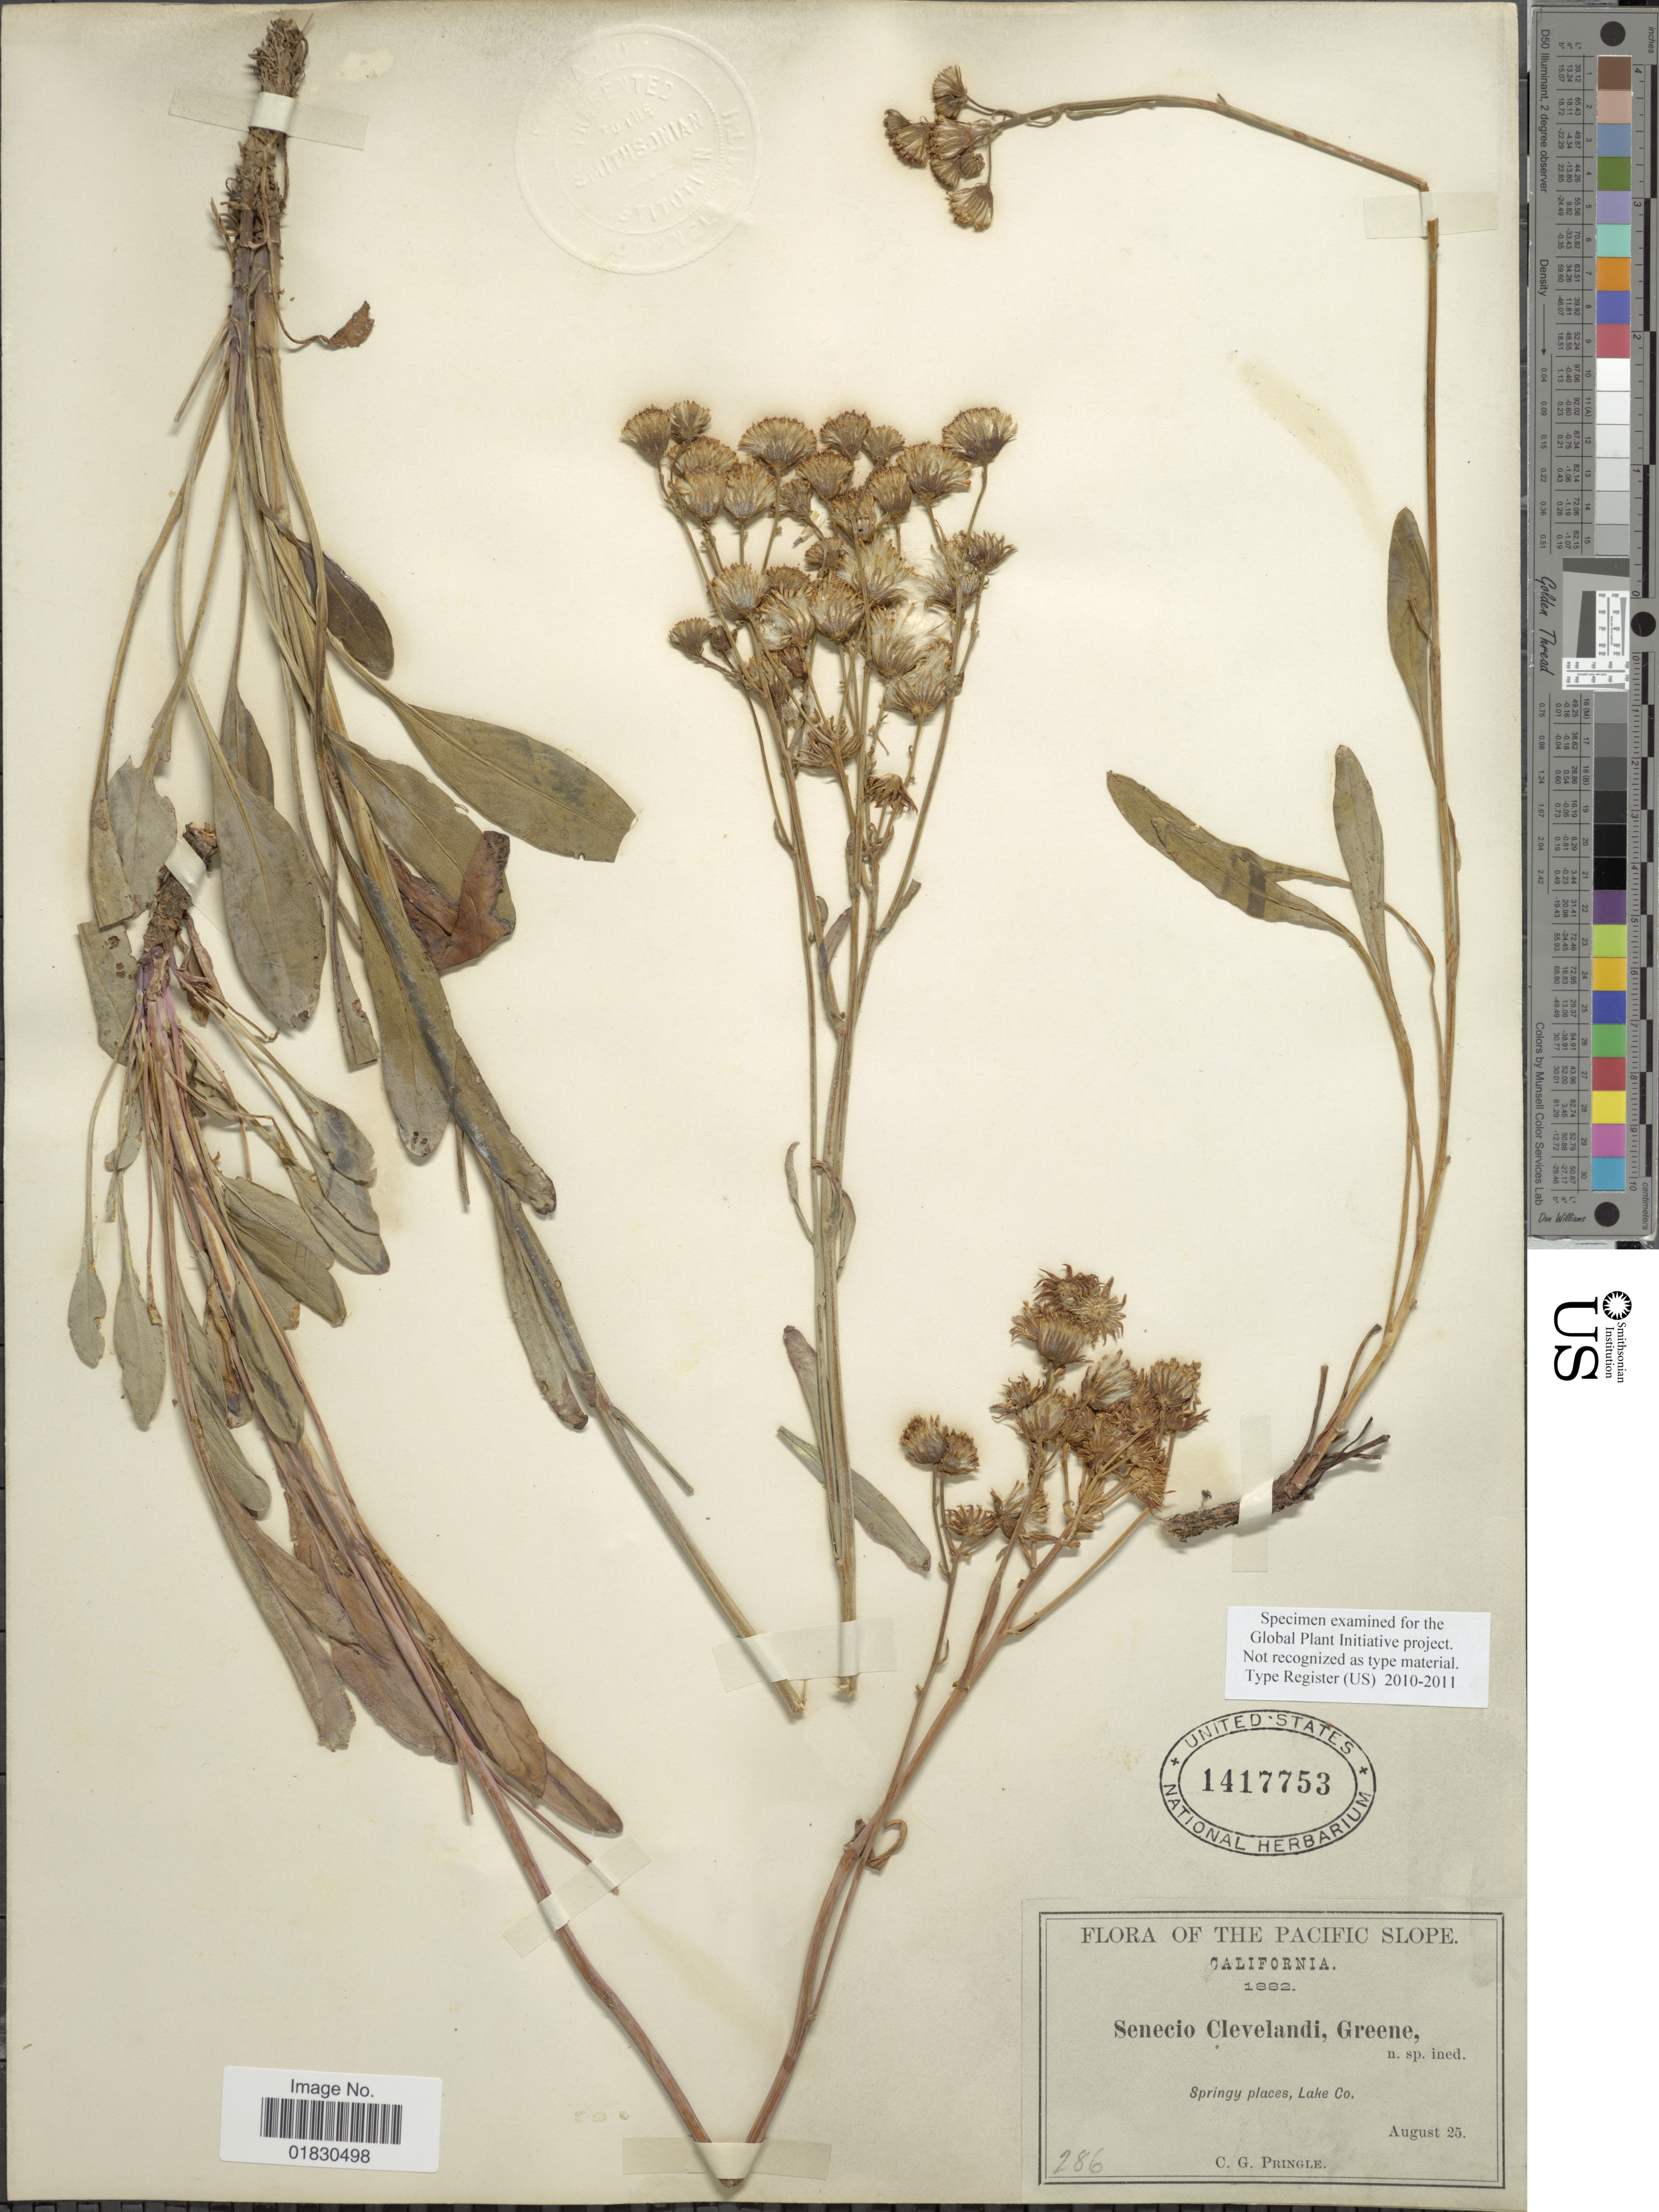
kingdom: Plantae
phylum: Tracheophyta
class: Magnoliopsida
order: Asterales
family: Asteraceae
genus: Packera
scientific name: Packera clevelandii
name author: (Greene) W.A. Weber & Á. Löve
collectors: C. G. Pringle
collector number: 286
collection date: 1882-08-25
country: United States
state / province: California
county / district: Lake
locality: The Pacific Slope, California, Springy places, Lake Co.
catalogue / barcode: US 1417753